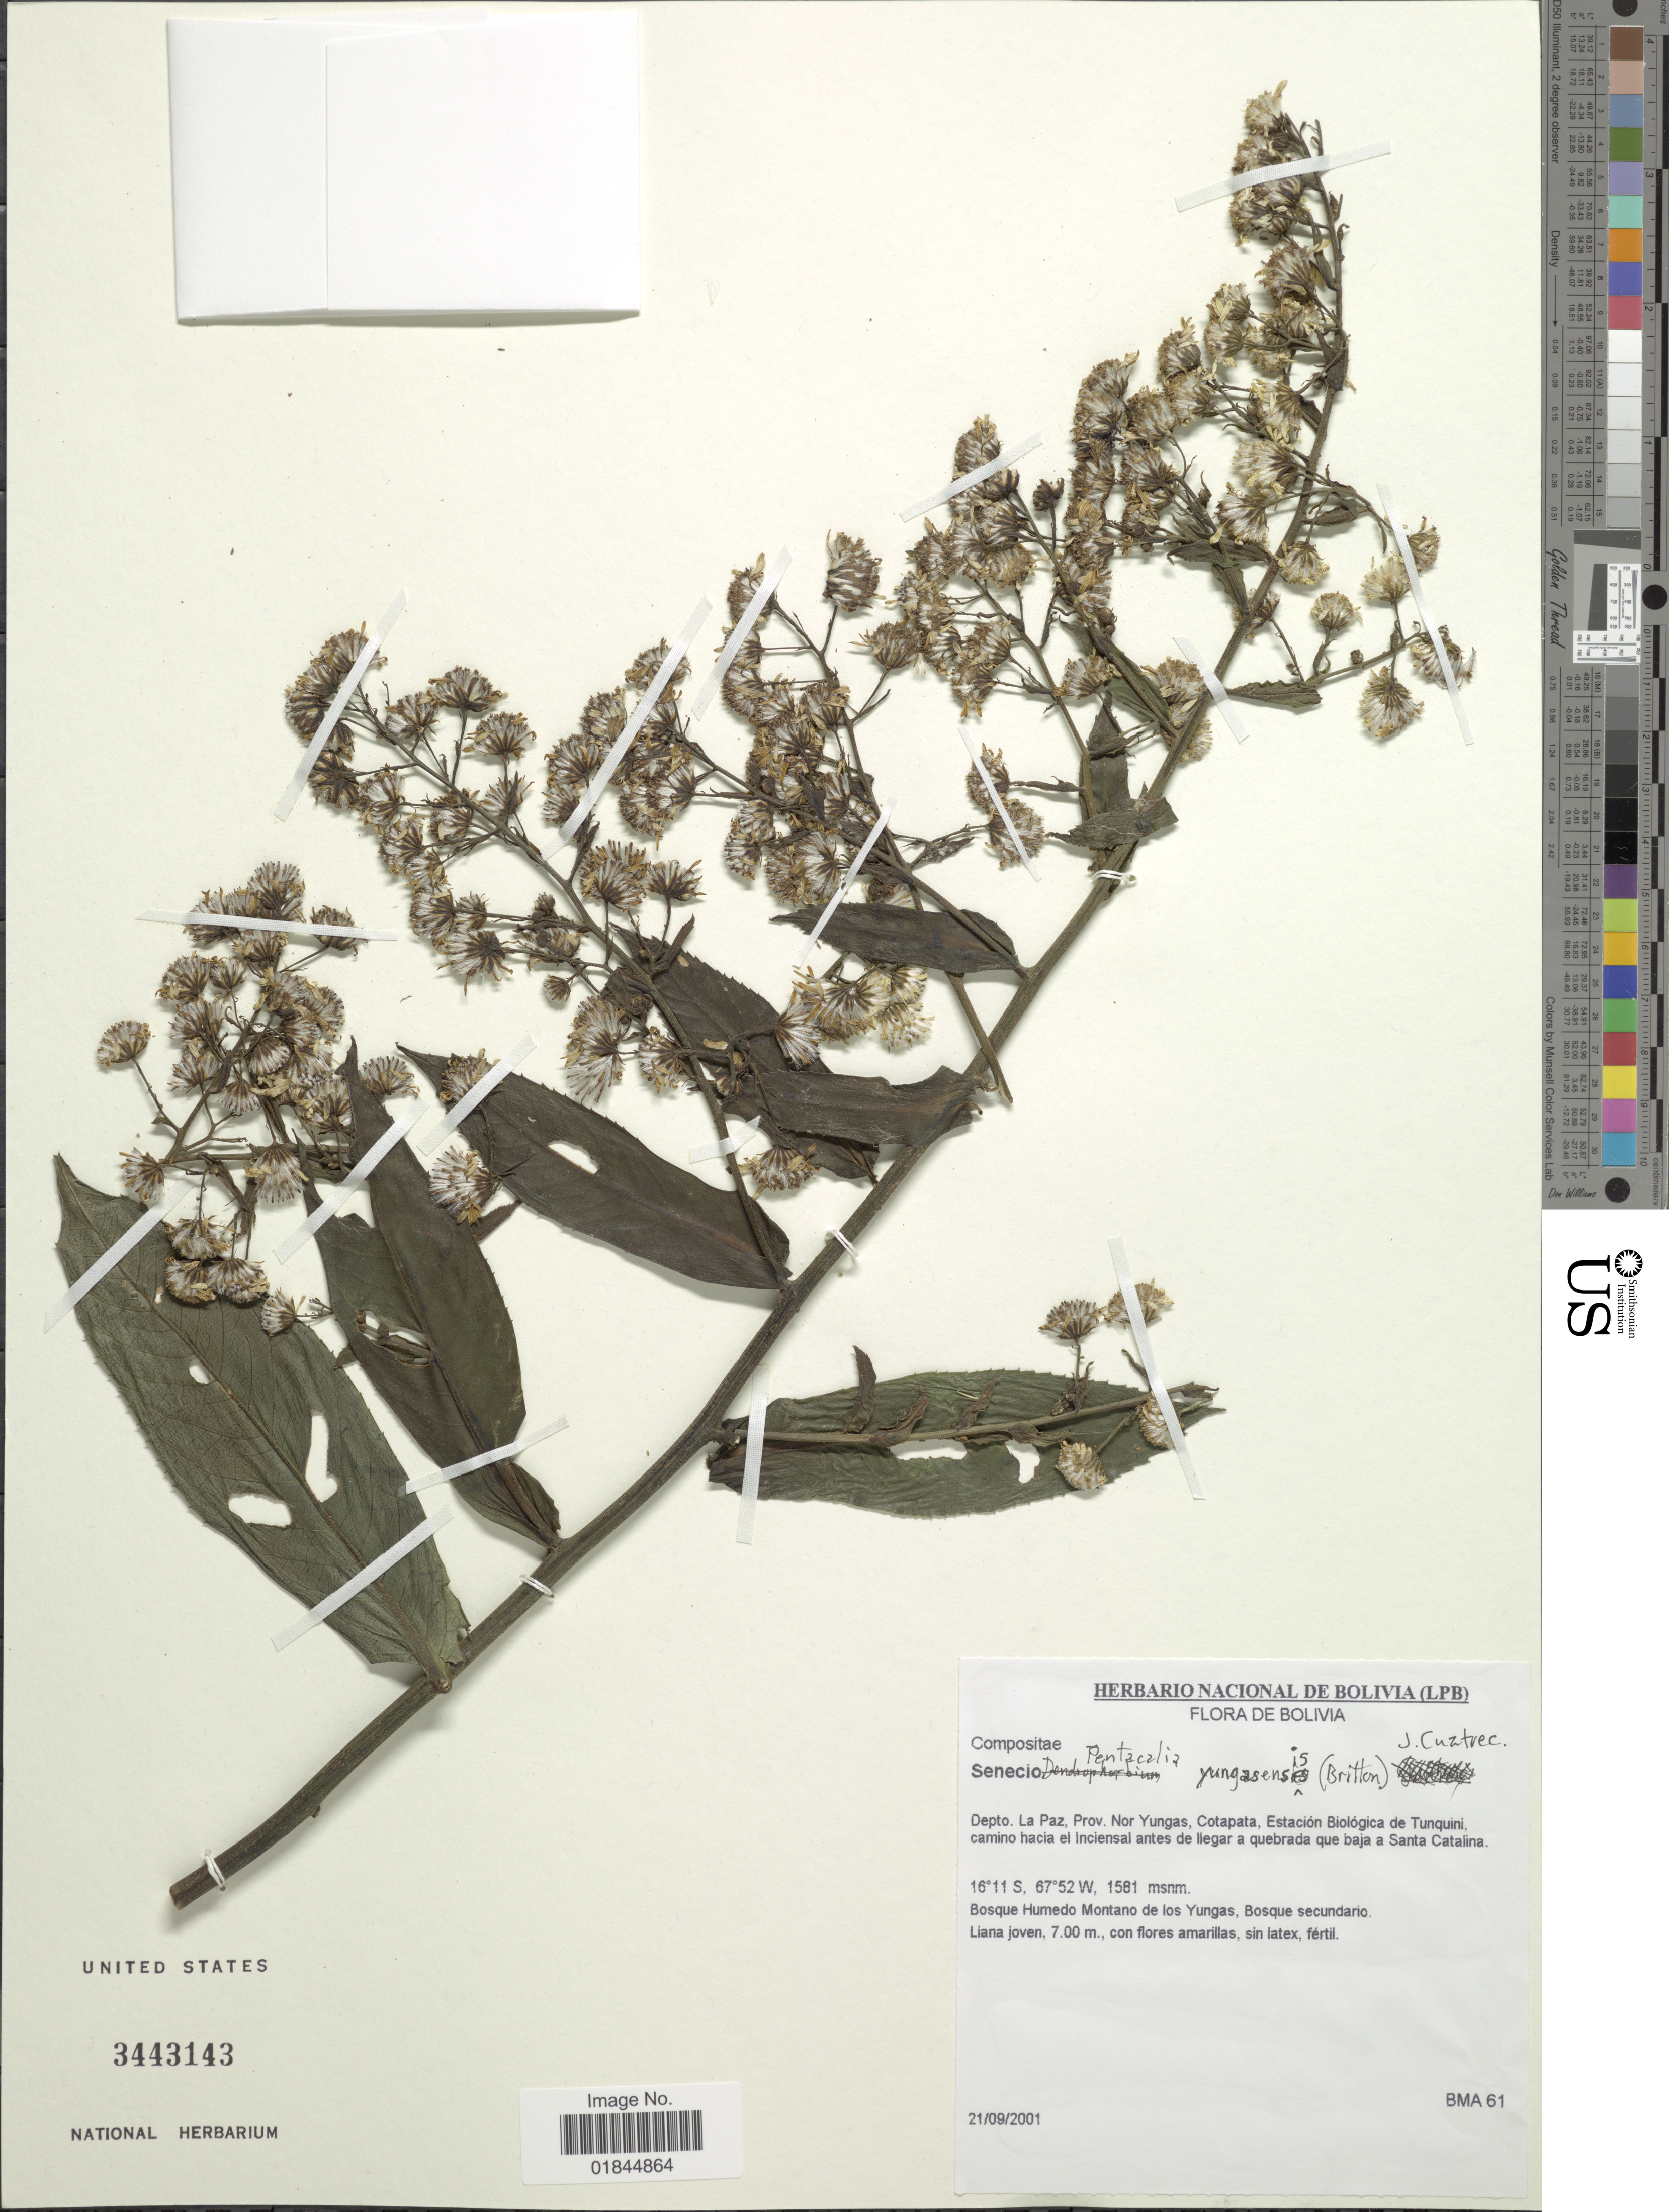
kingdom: Plantae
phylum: Tracheophyta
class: Magnoliopsida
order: Asterales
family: Asteraceae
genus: Pentacalia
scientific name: Pentacalia yungasensis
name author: (Britton) Cuatrec.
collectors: BMA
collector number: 61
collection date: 2001-09-21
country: Bolivia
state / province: La Paz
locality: Depto. La Paz, Prov. Nor Yungas, Cotapata, Estacion Biologica de Tunquini camino hacia el inciensal antes de llegar a quebrada que baja a Santa Catalina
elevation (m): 1581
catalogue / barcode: US 3443143